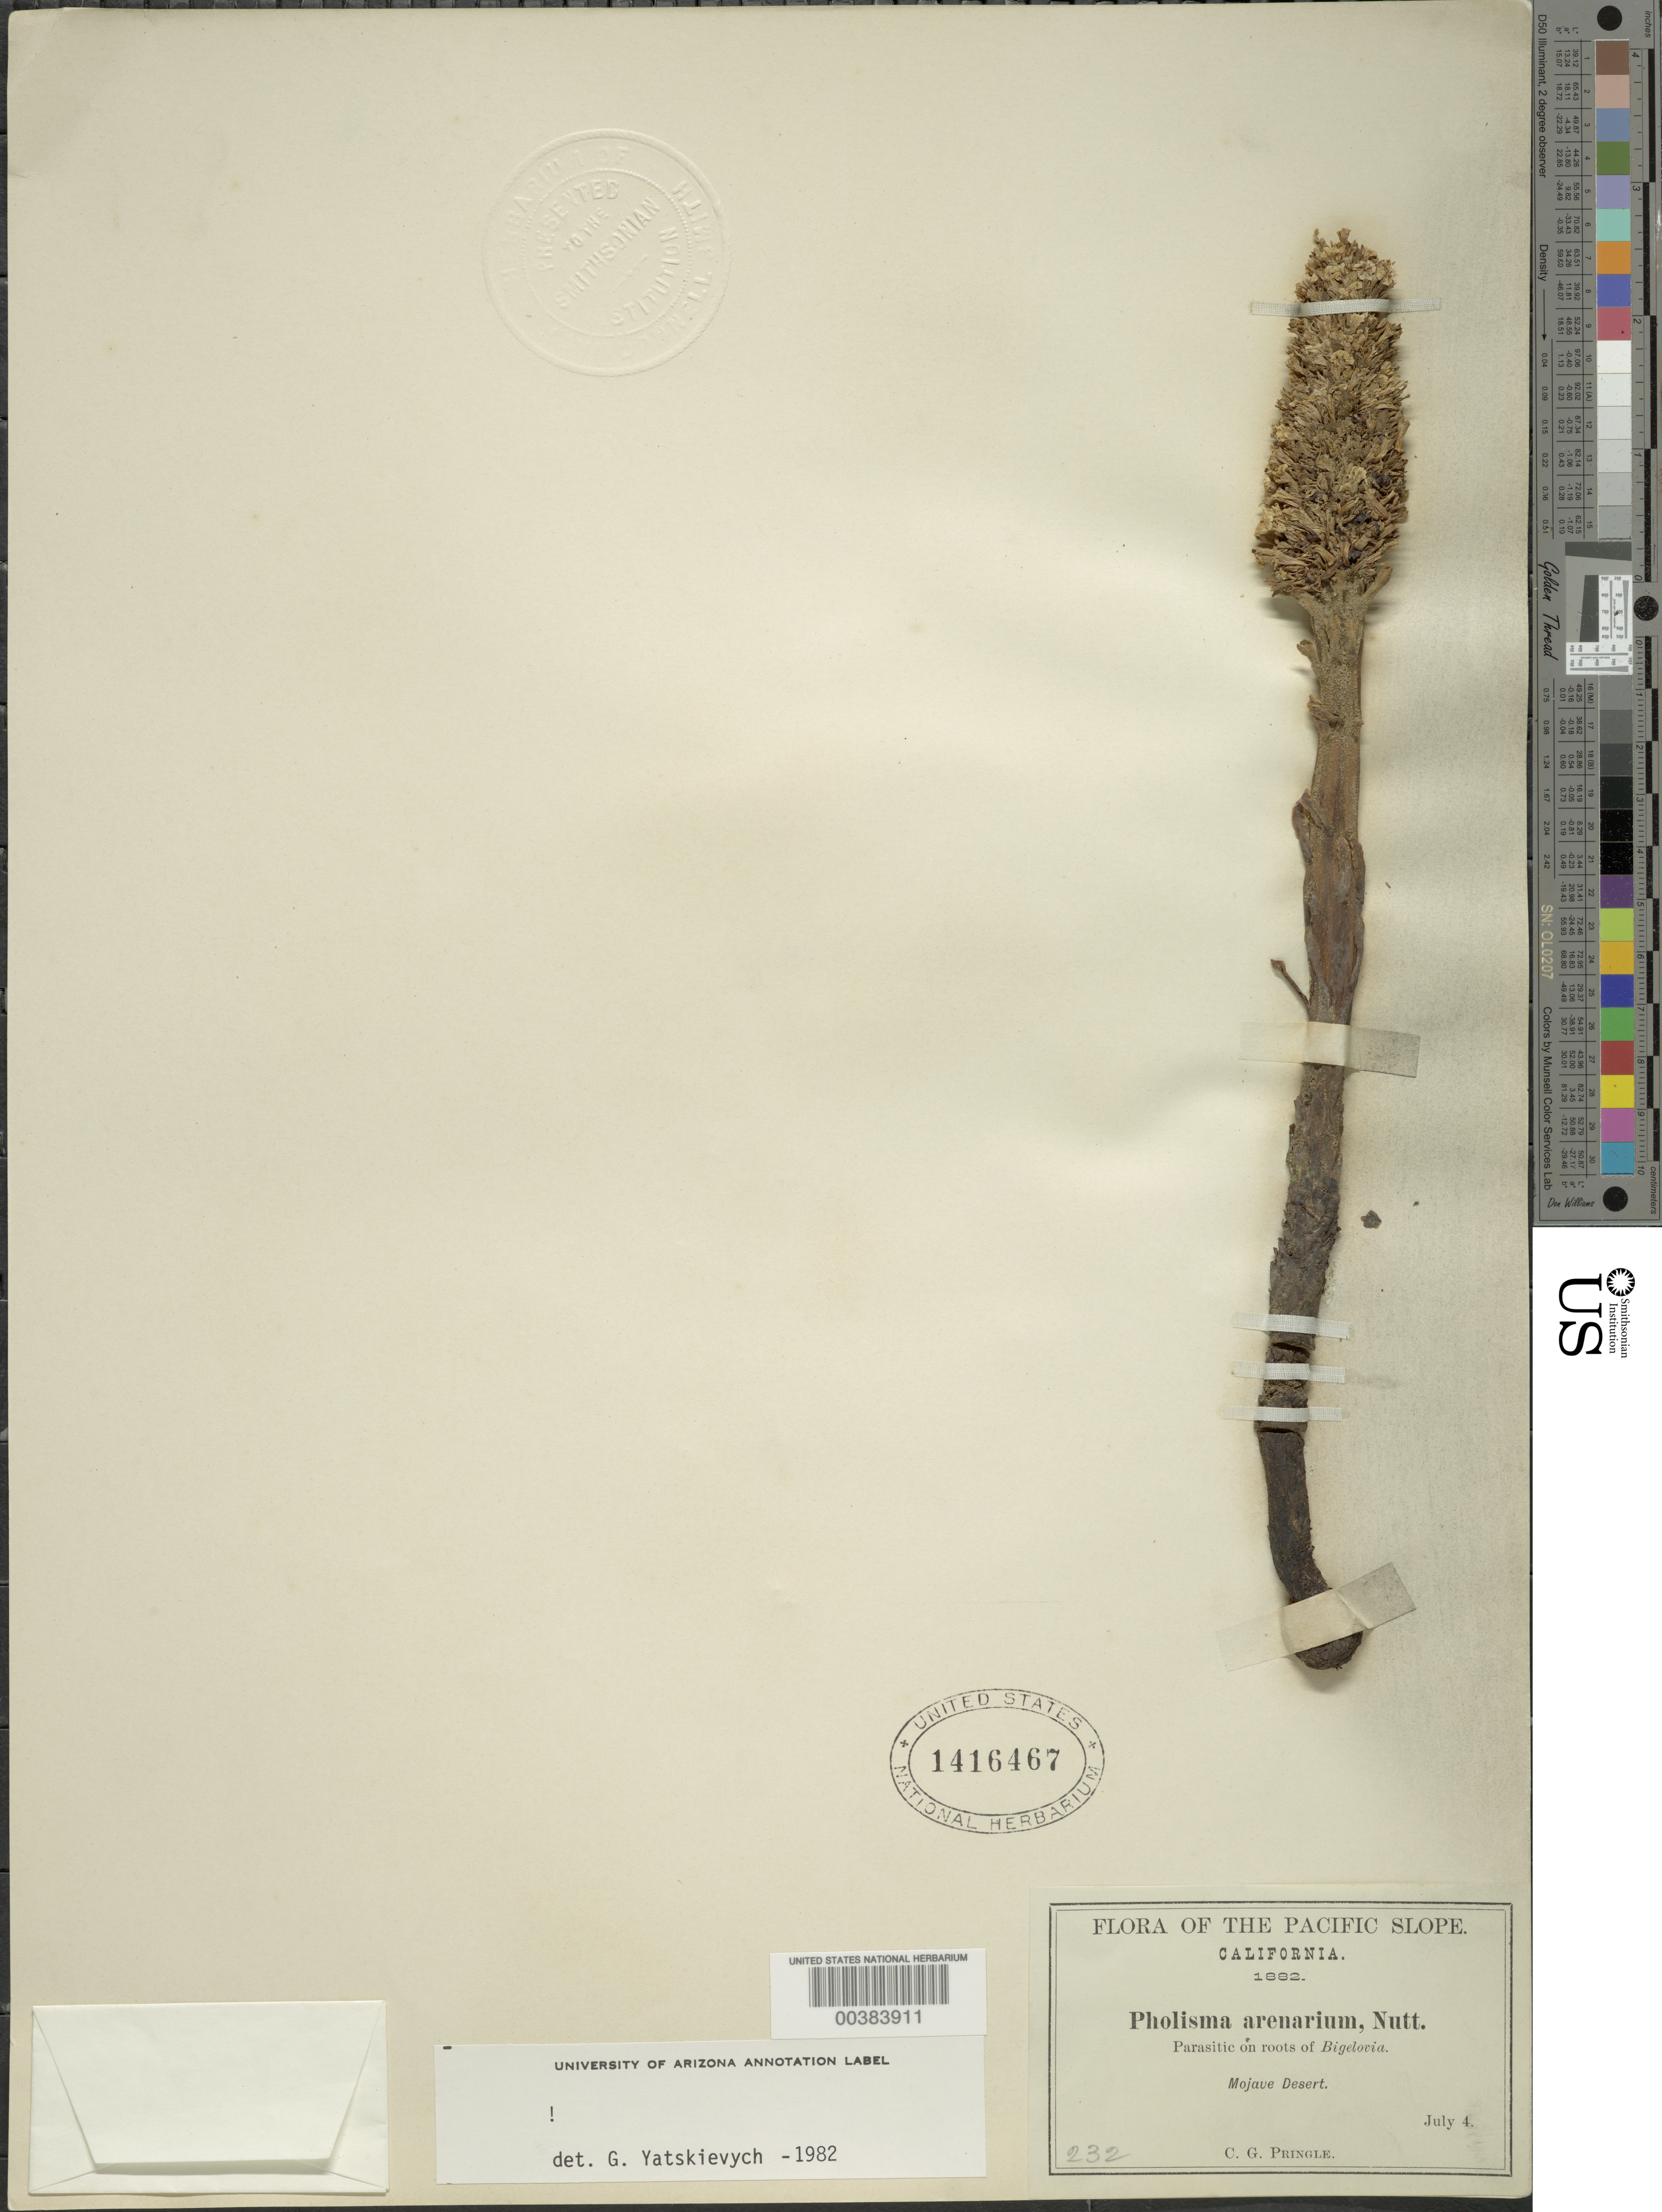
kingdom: Plantae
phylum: Tracheophyta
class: Magnoliopsida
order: Boraginales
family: Lennoaceae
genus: Pholisma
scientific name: Pholisma arenarium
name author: Nutt. ex Hook.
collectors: C. G. Pringle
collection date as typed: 04 Jul 1882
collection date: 1882-07-04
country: United States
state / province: California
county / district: Kern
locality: Mohave desert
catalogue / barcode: US 1416467